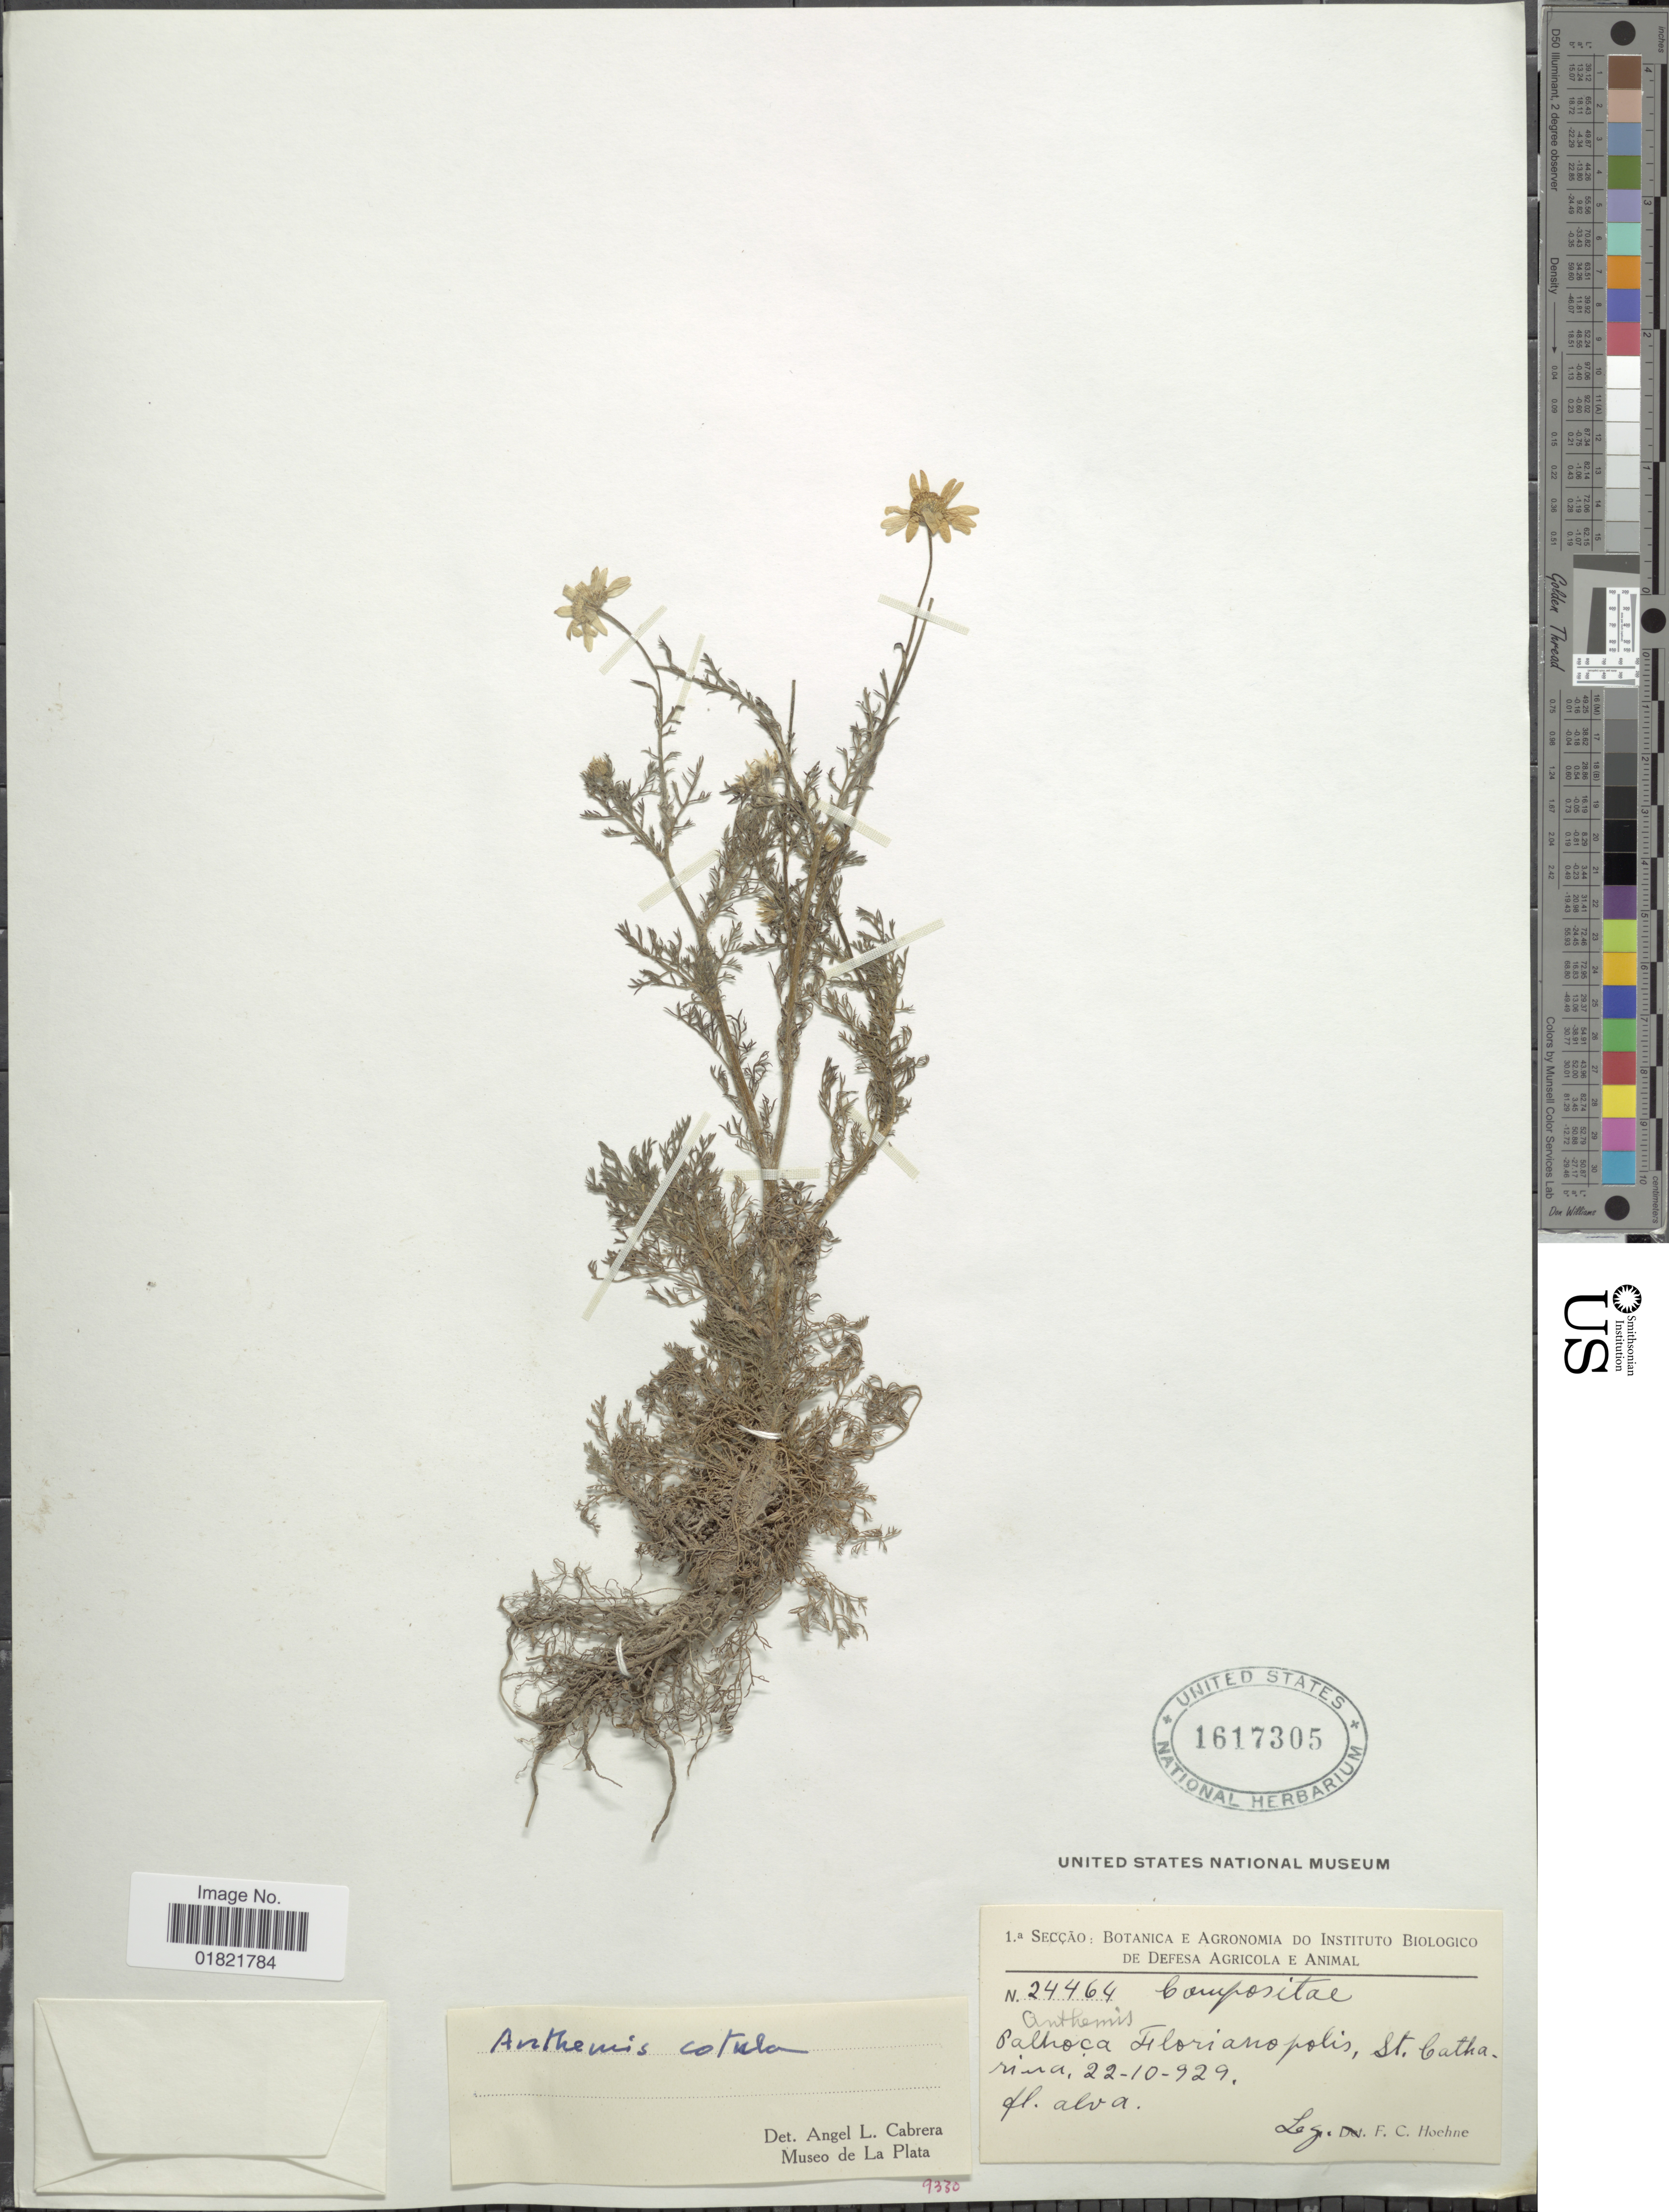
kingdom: Plantae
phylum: Tracheophyta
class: Magnoliopsida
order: Asterales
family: Asteraceae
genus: Anthemis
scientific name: Anthemis cotula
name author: L.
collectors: F. C. Hoehne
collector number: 24464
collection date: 1929-10-22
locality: Palhoca Teloriano polis, St. Catharina [interpreted]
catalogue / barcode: US 1617305